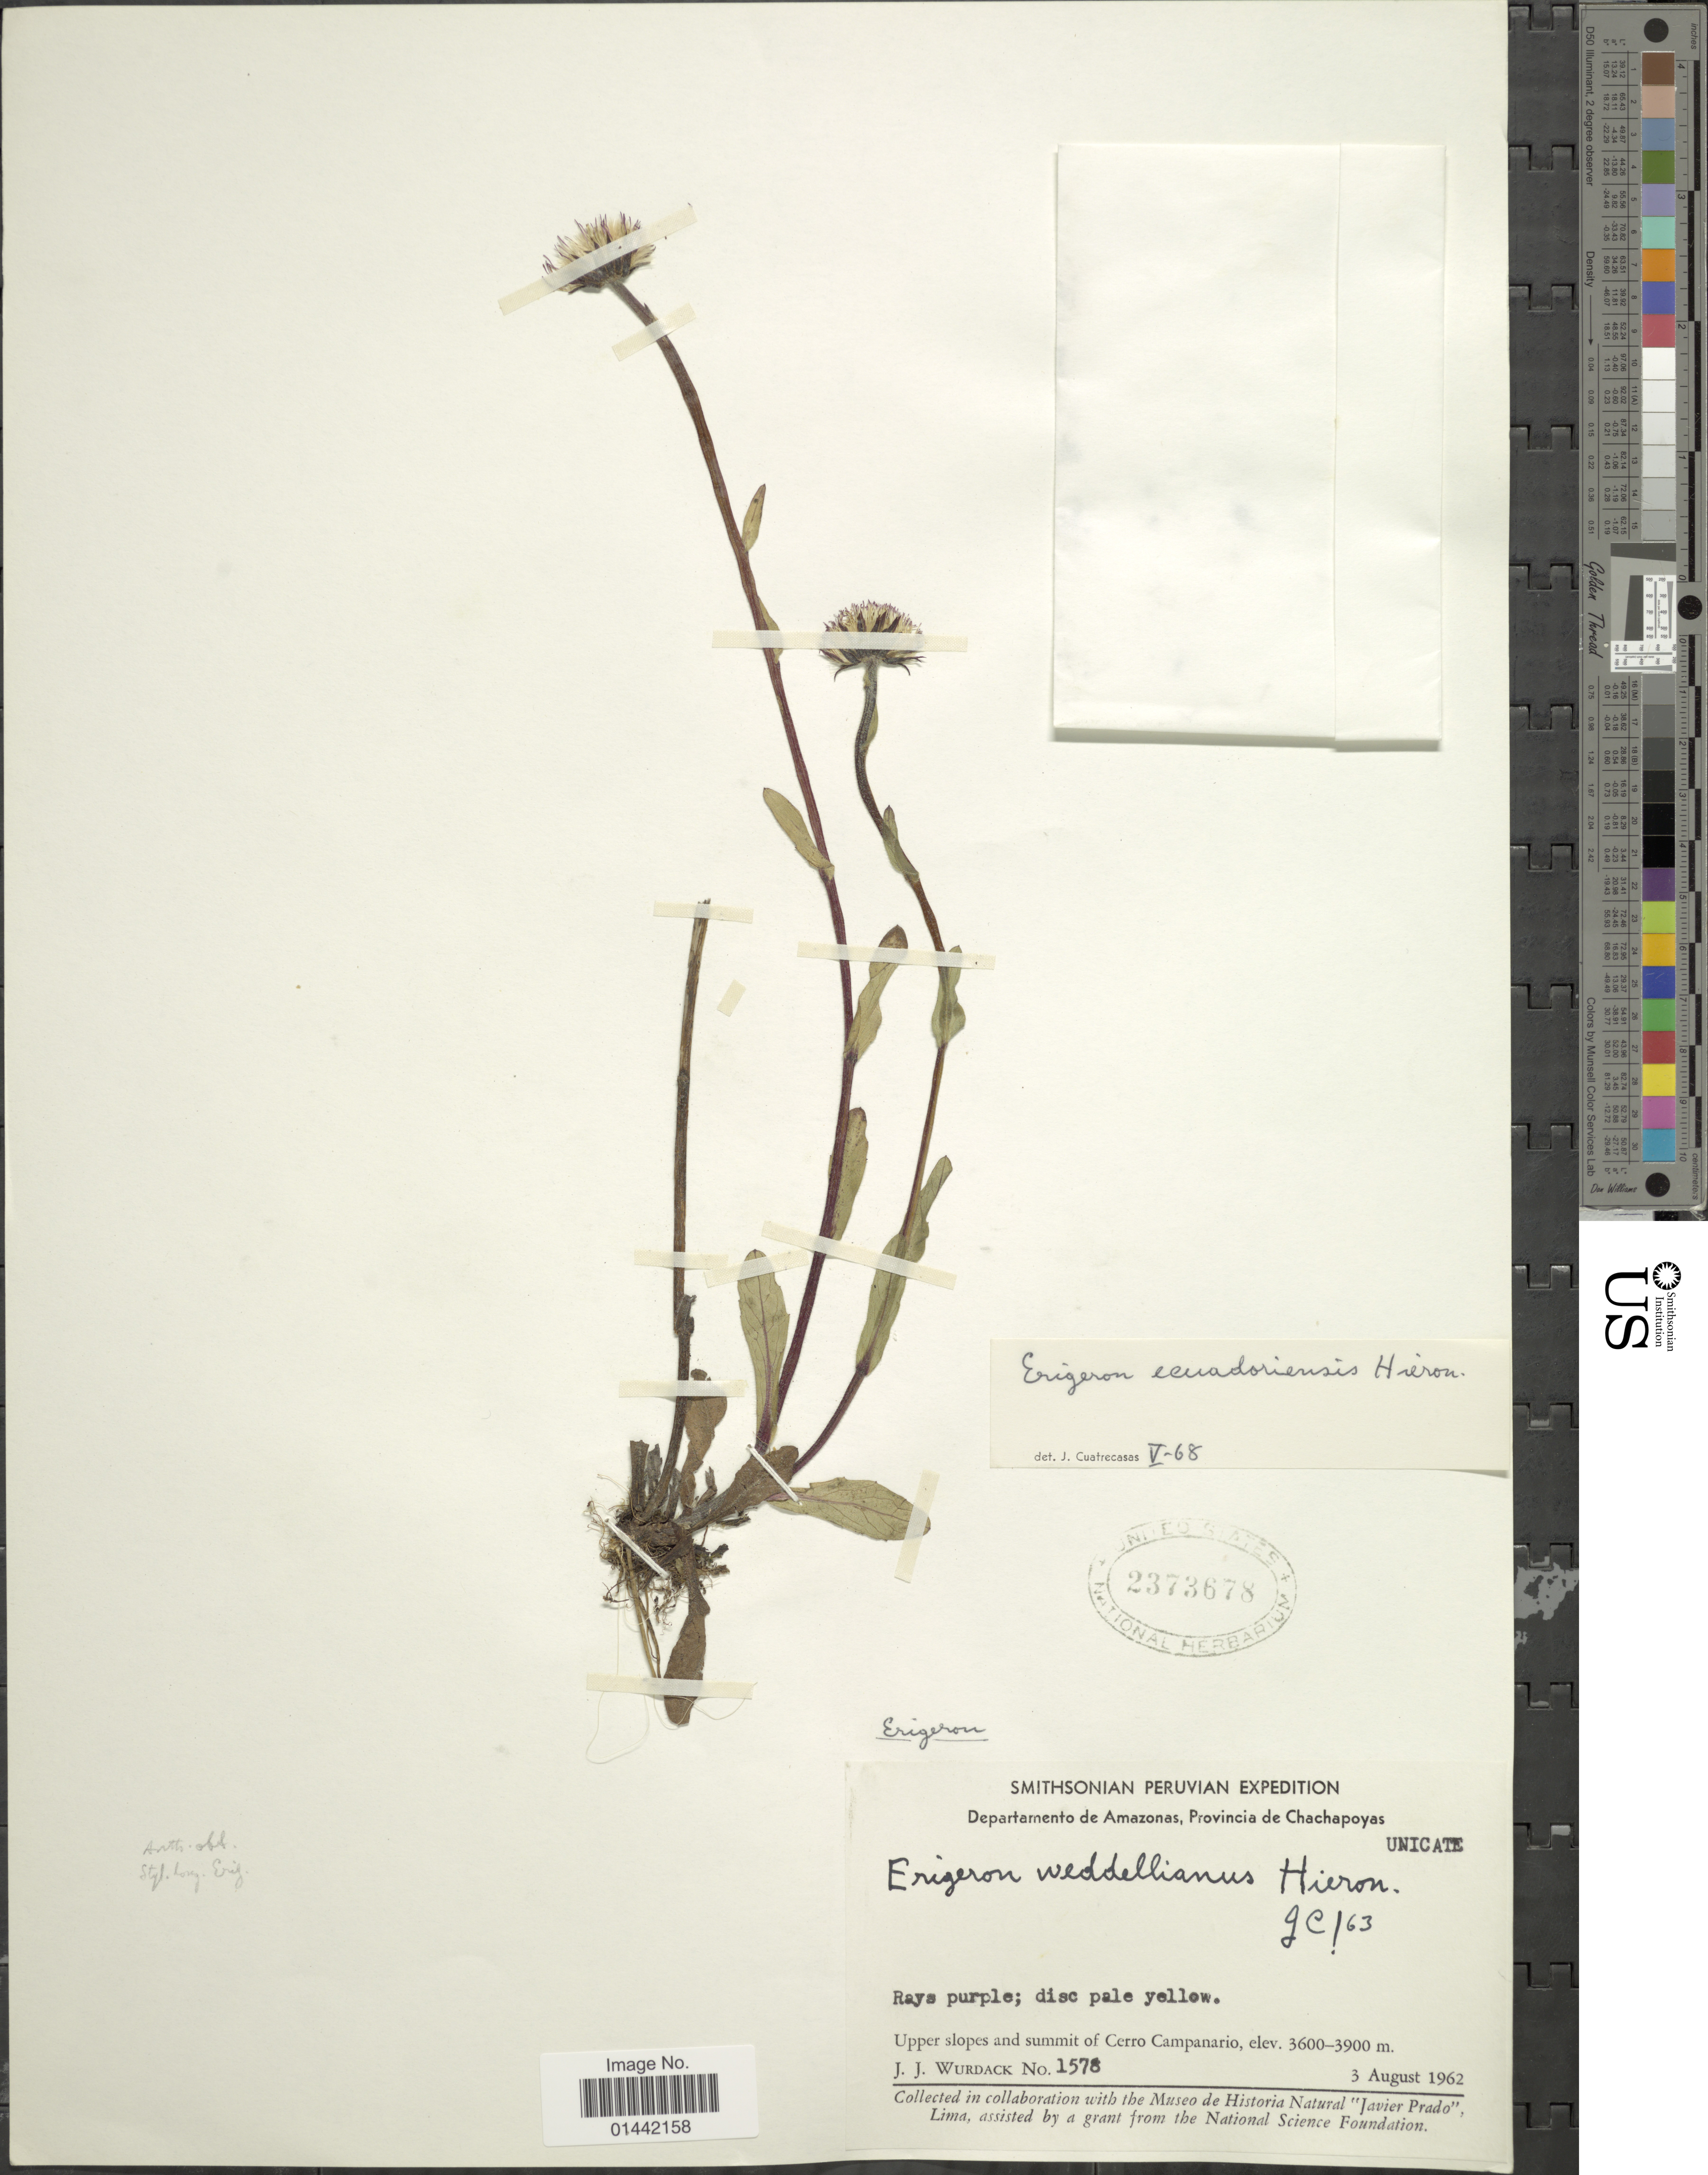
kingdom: Plantae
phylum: Tracheophyta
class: Magnoliopsida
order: Asterales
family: Asteraceae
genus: Erigeron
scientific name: Erigeron equadoriensis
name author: Hieron.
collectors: J. J. Wurdack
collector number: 1578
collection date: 1962-08-03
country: Peru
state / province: Amazonas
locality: Departamento de Amazonas, Provincia de Chachapoyas, upper slopes and summit of Cerro Campanario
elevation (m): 3600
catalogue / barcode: US 2373678